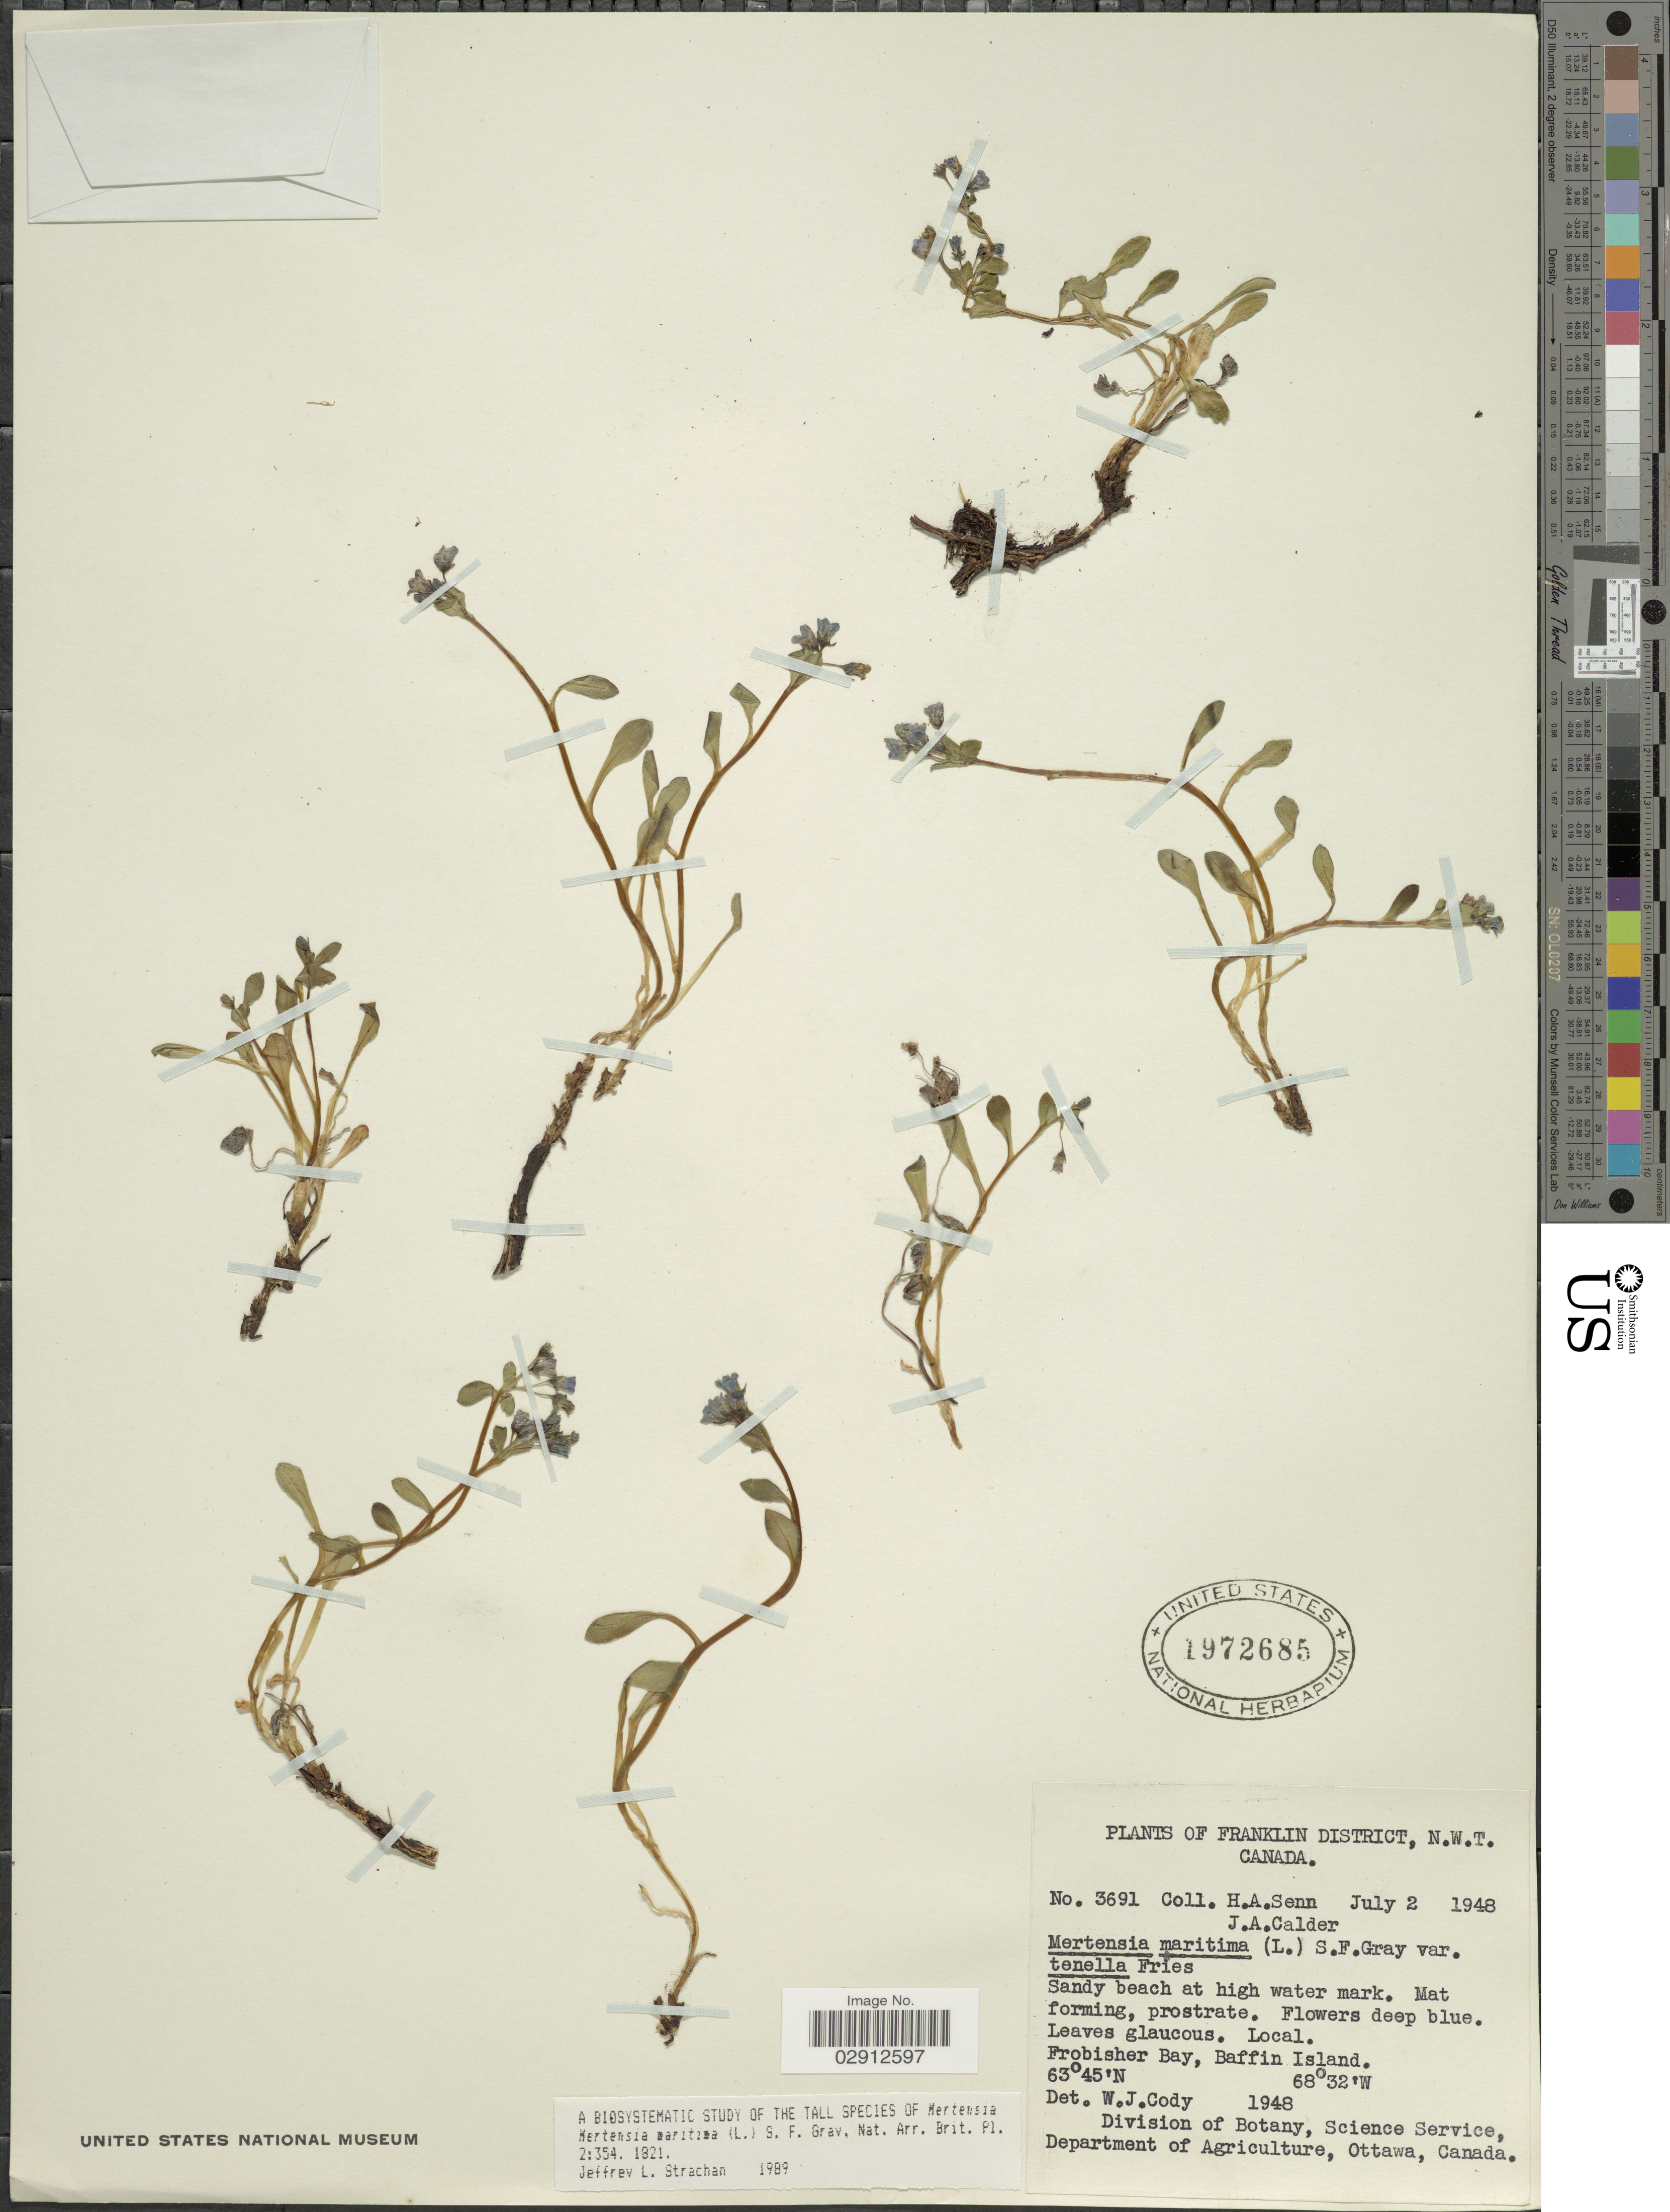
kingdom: Plantae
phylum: Tracheophyta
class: Magnoliopsida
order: Boraginales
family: Boraginaceae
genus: Mertensia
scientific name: Mertensia maritima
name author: (L.) S.F. Gray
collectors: H. Senn & J. A. Calder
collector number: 3691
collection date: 1948-07-02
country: Canada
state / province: Northwest Territories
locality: Franklin District, N.W.T., Frobisher Bay, Baffin Island.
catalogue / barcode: US 1972685